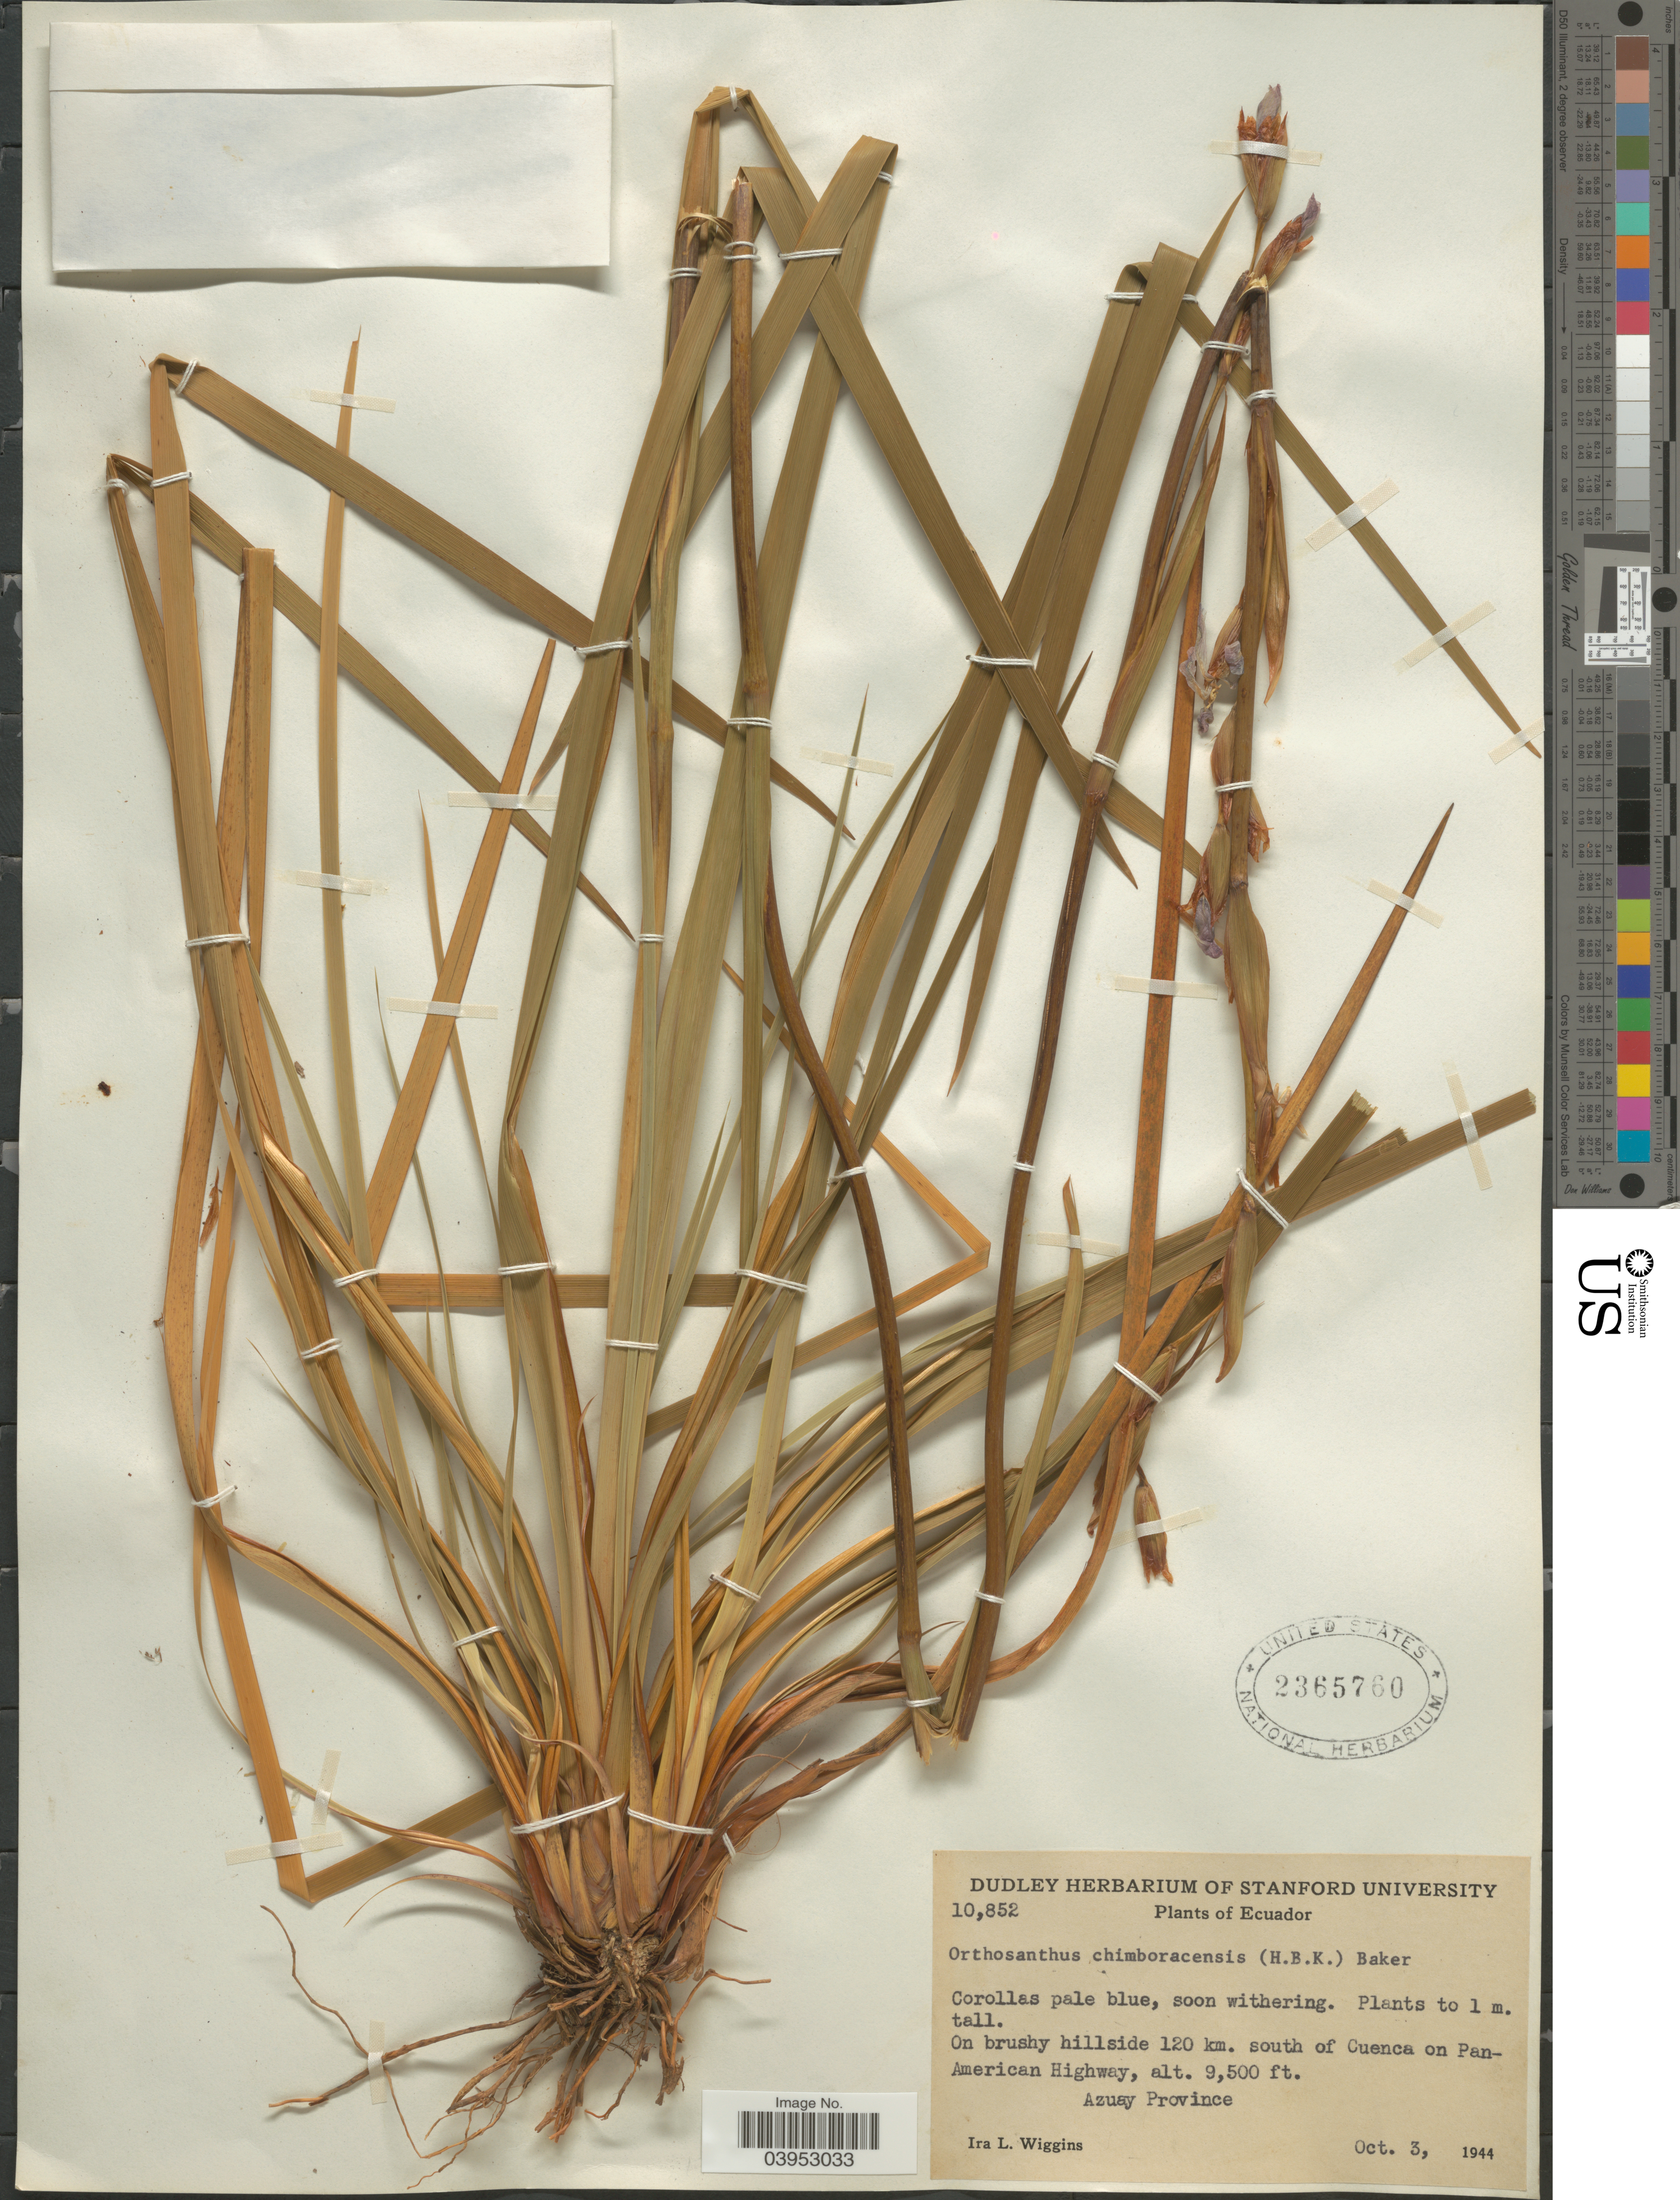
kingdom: Plantae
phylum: Tracheophyta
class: Liliopsida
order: Asparagales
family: Iridaceae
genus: Orthrosanthus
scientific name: Orthrosanthus chimboracensis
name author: (Kunth) Baker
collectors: I. L. Wiggins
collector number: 10852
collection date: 1944-10-03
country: Ecuador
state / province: Azuay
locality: On brushy hillside 120 km. south of Cuenca on Pan-American Highway.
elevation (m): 2896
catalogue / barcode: US 2365760